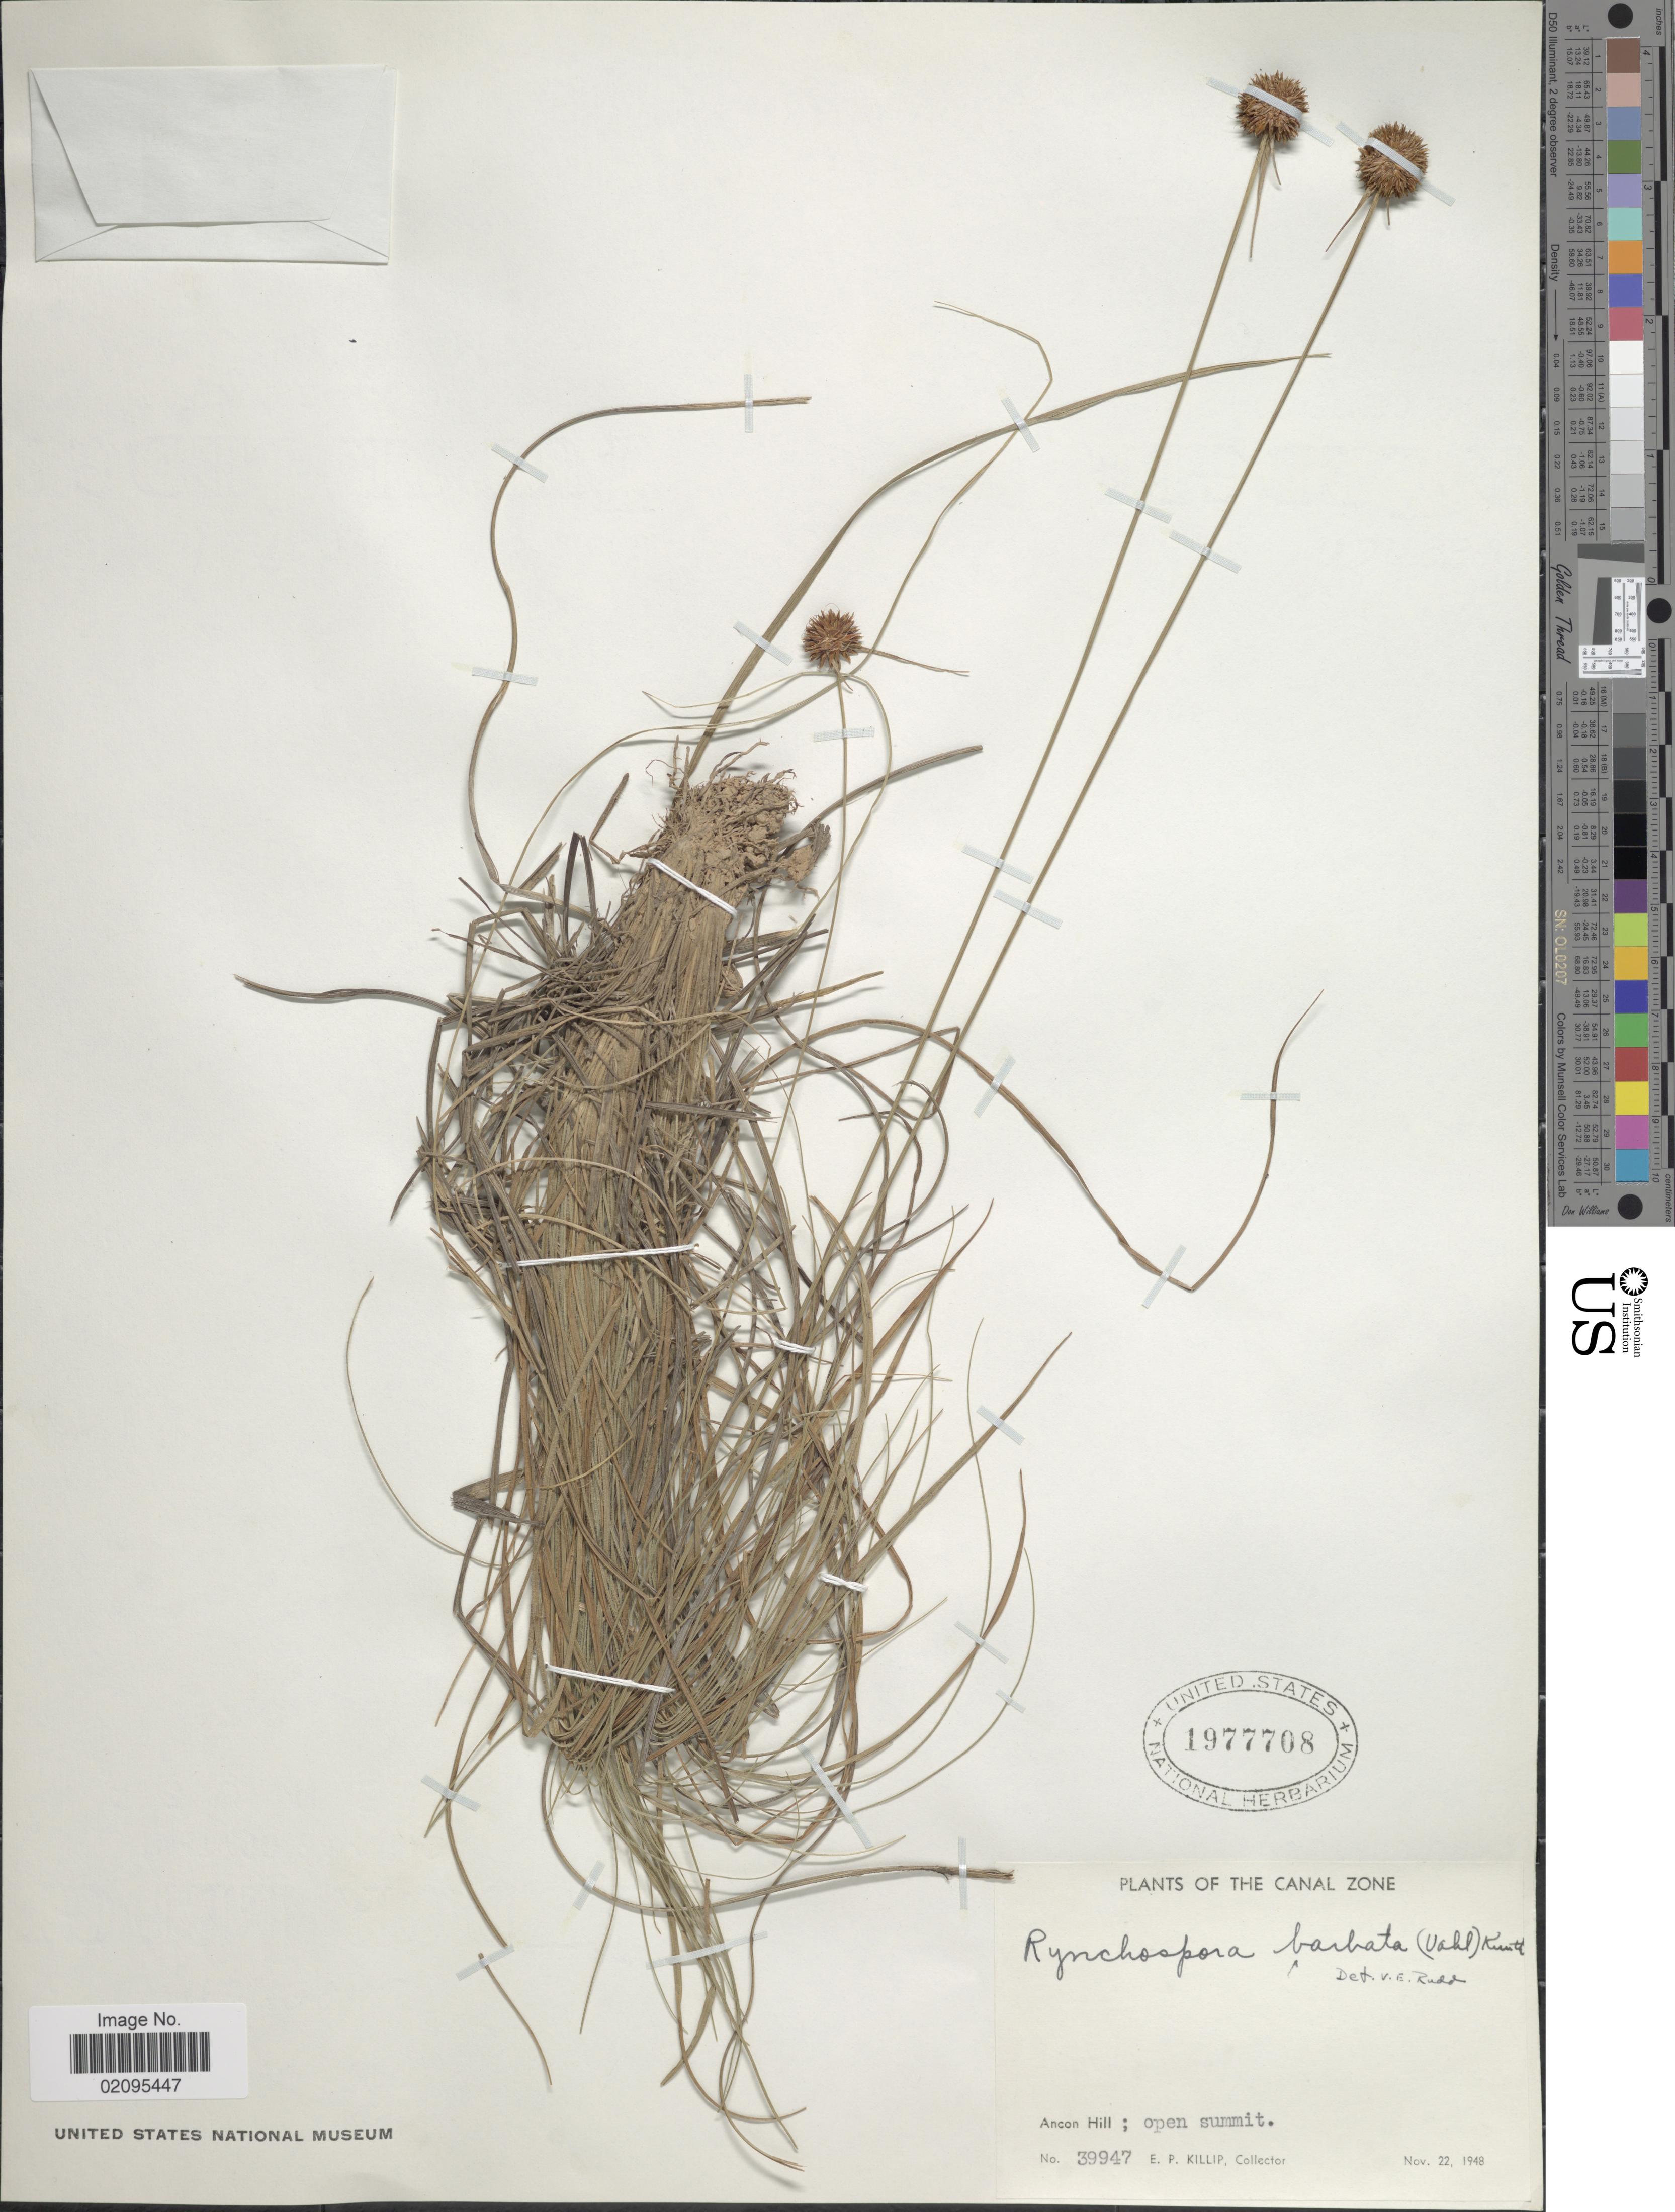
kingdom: Plantae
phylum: Tracheophyta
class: Liliopsida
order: Poales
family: Cyperaceae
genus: Rhynchospora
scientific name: Rhynchospora barbata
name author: (Vahl) Kunth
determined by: Alves, K.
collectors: E. P. Killip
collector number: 39947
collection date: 1948-11-22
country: Panama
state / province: Colón / Panamá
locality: Canal Zone, Ancon Hill; open summit.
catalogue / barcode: US 1977708